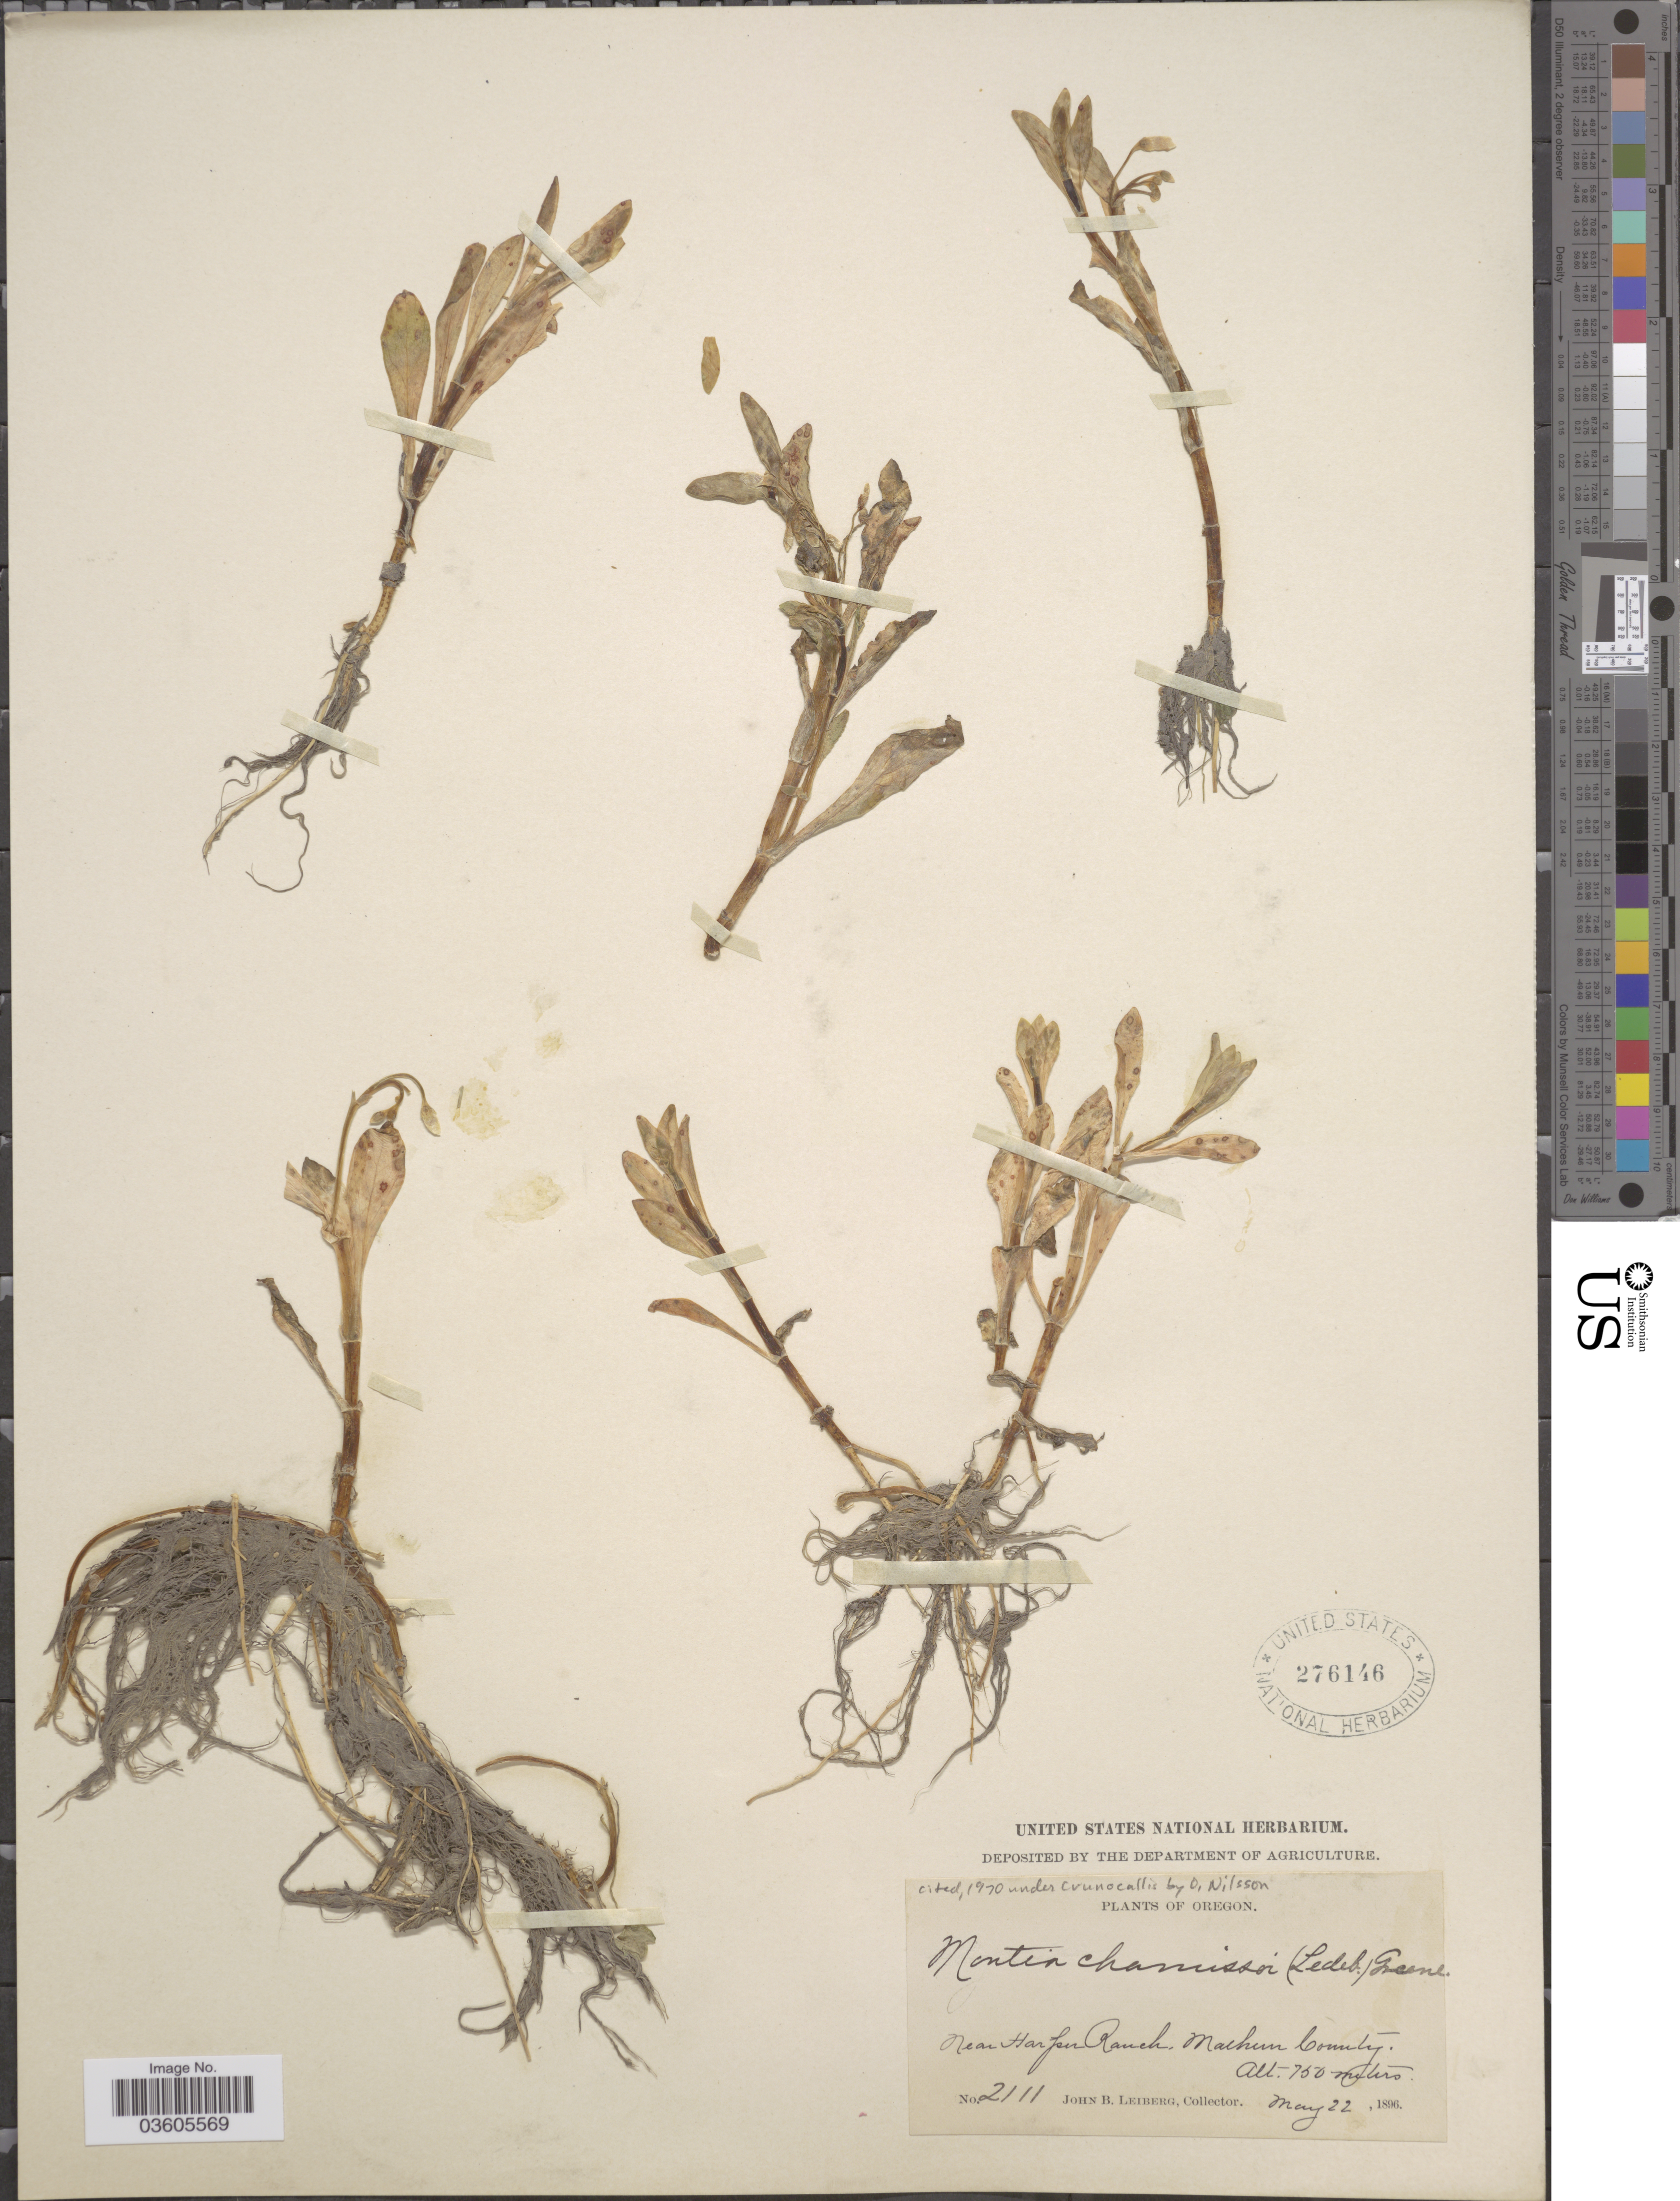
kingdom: Plantae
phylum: Tracheophyta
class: Magnoliopsida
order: Caryophyllales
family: Montiaceae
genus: Montia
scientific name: Montia chamissoi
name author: (Ledeb. ex Spreng.) Greene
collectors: J. B. Leiberg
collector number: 2111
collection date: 1896-05-22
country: United States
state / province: Oregon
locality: Near Harper Ranch, Malheur County.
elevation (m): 750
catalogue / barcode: US 276146